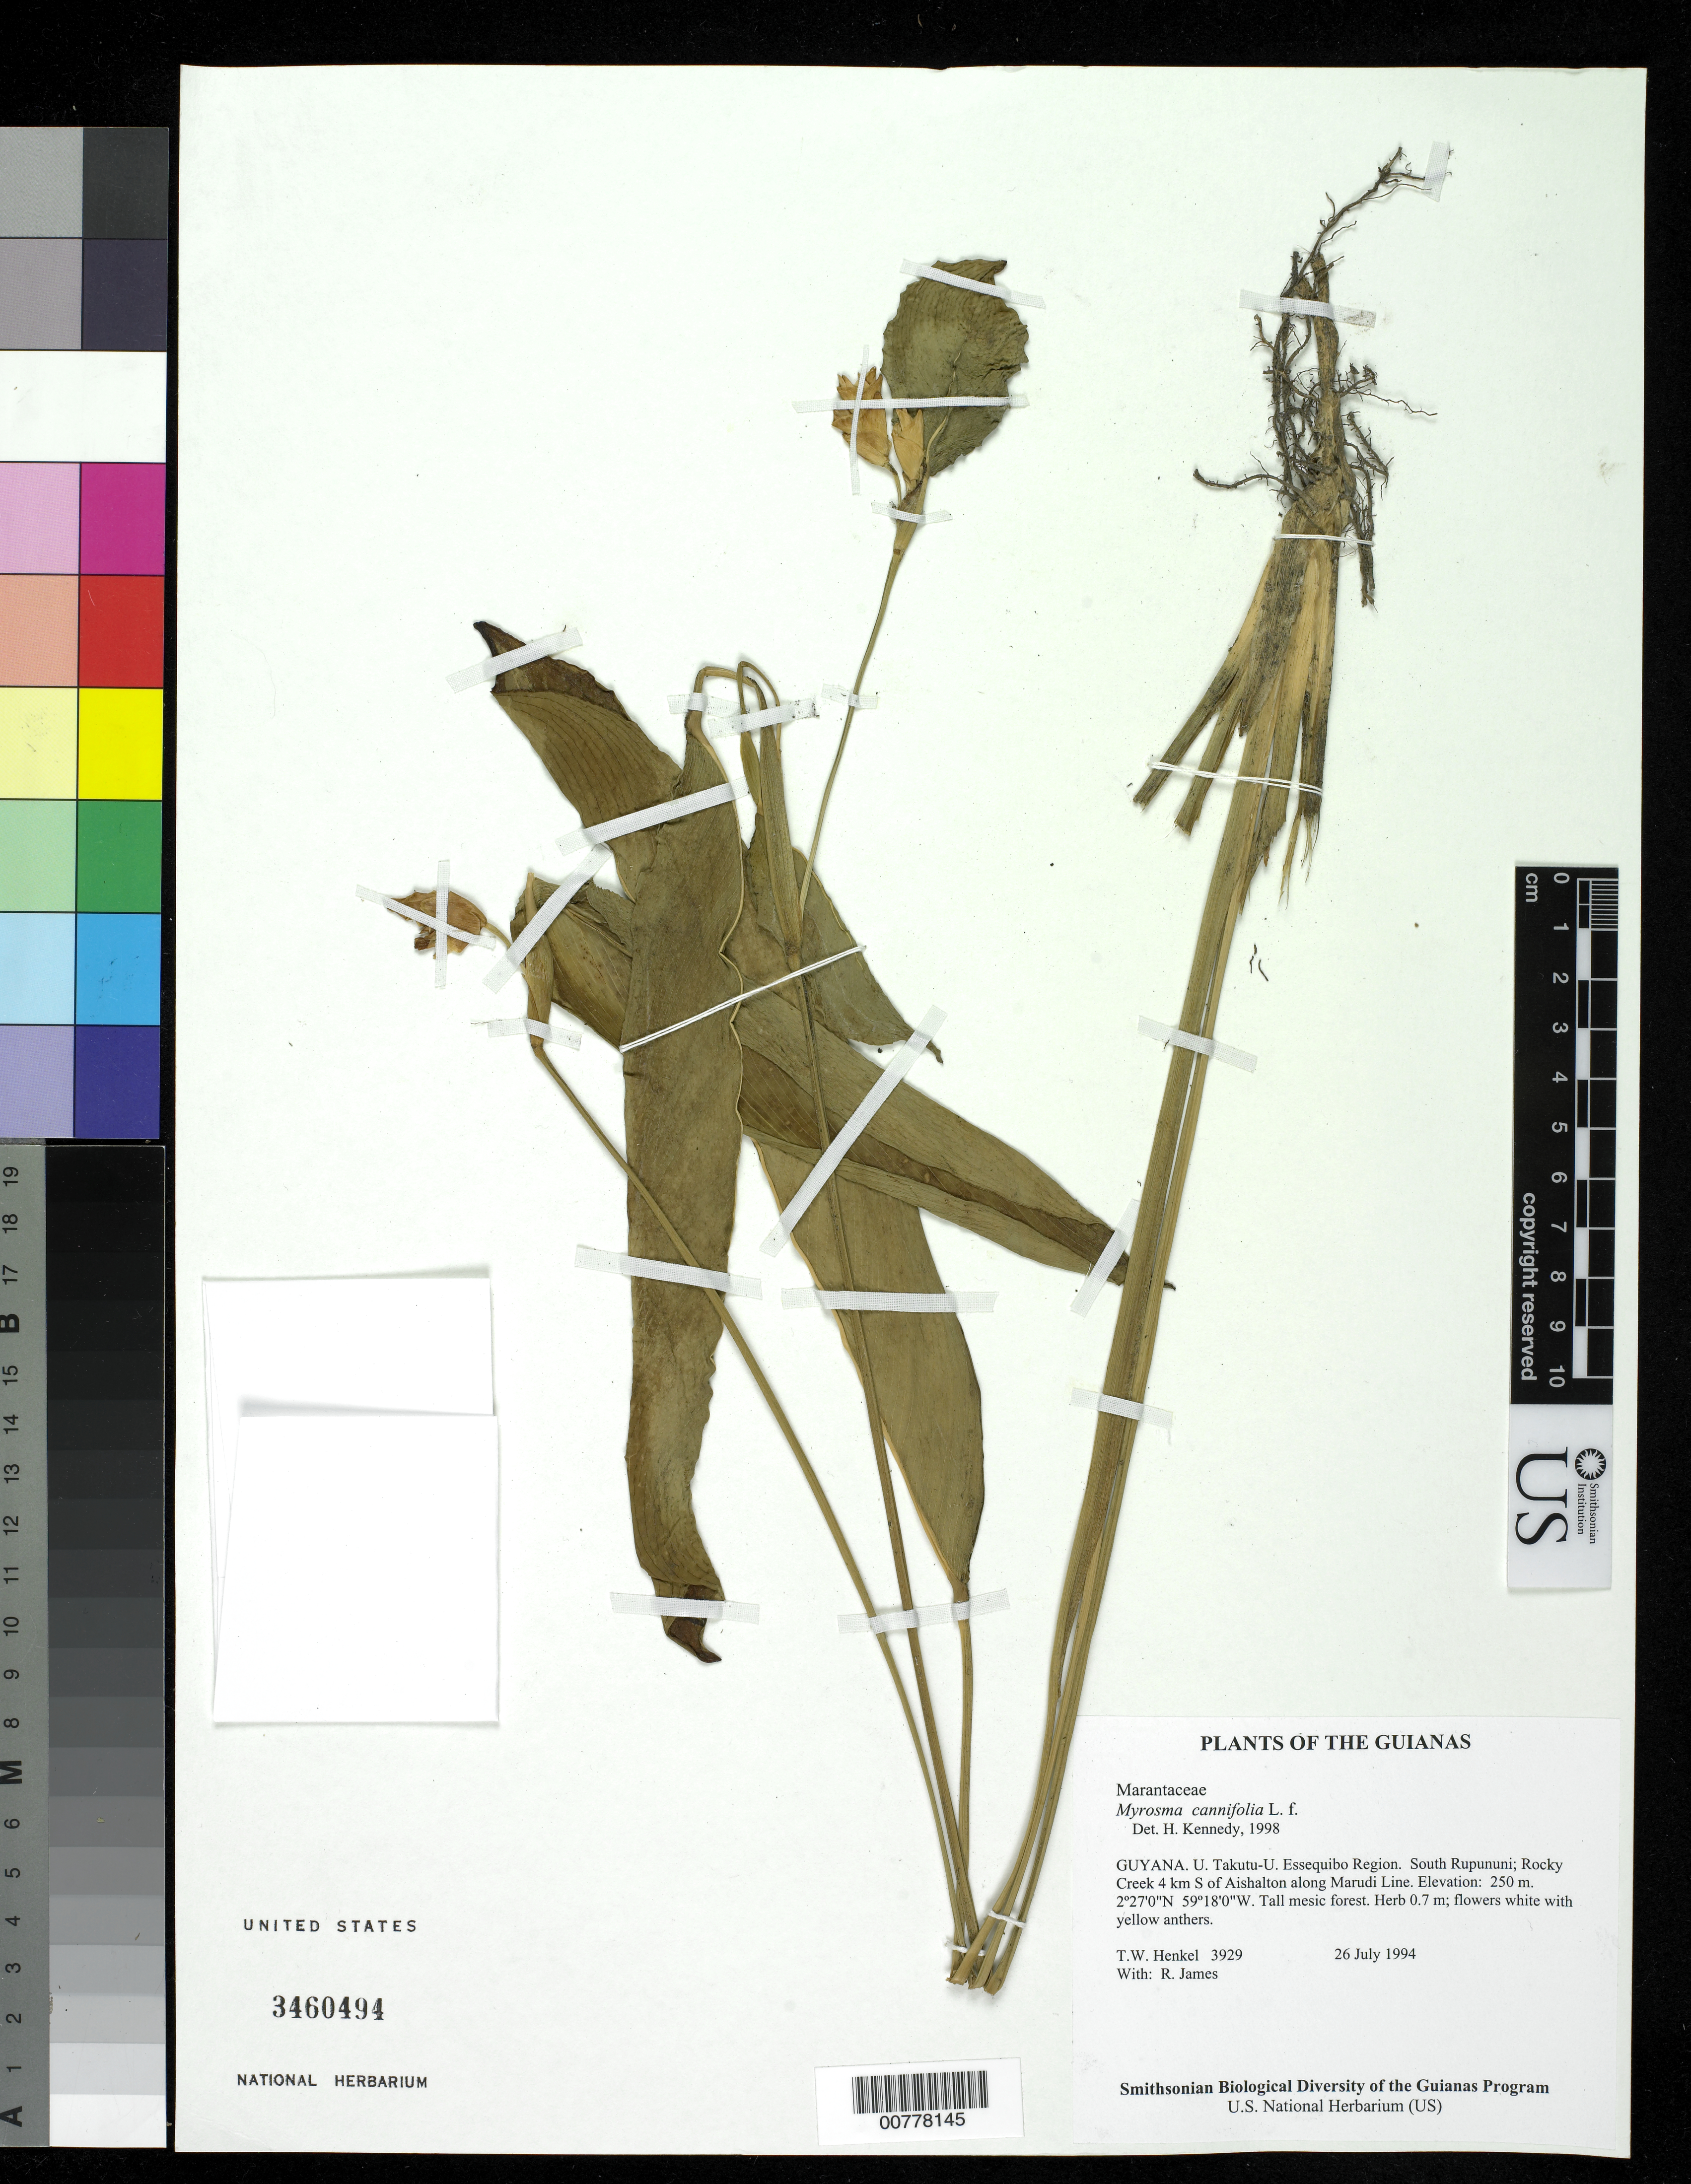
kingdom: Plantae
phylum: Tracheophyta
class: Liliopsida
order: Zingiberales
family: Marantaceae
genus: Myrosma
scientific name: Myrosma cannifolia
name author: L. f.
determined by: Kennedy, Helen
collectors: T. Henkel & R. James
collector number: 3929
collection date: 1994-07-26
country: Guyana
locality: U. Takutu-U. Essequibo region. South Rupununi; rocky creek 4 km S of Aishalton along Marudi Line.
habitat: Tall mesic forest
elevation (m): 250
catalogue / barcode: US 3460494